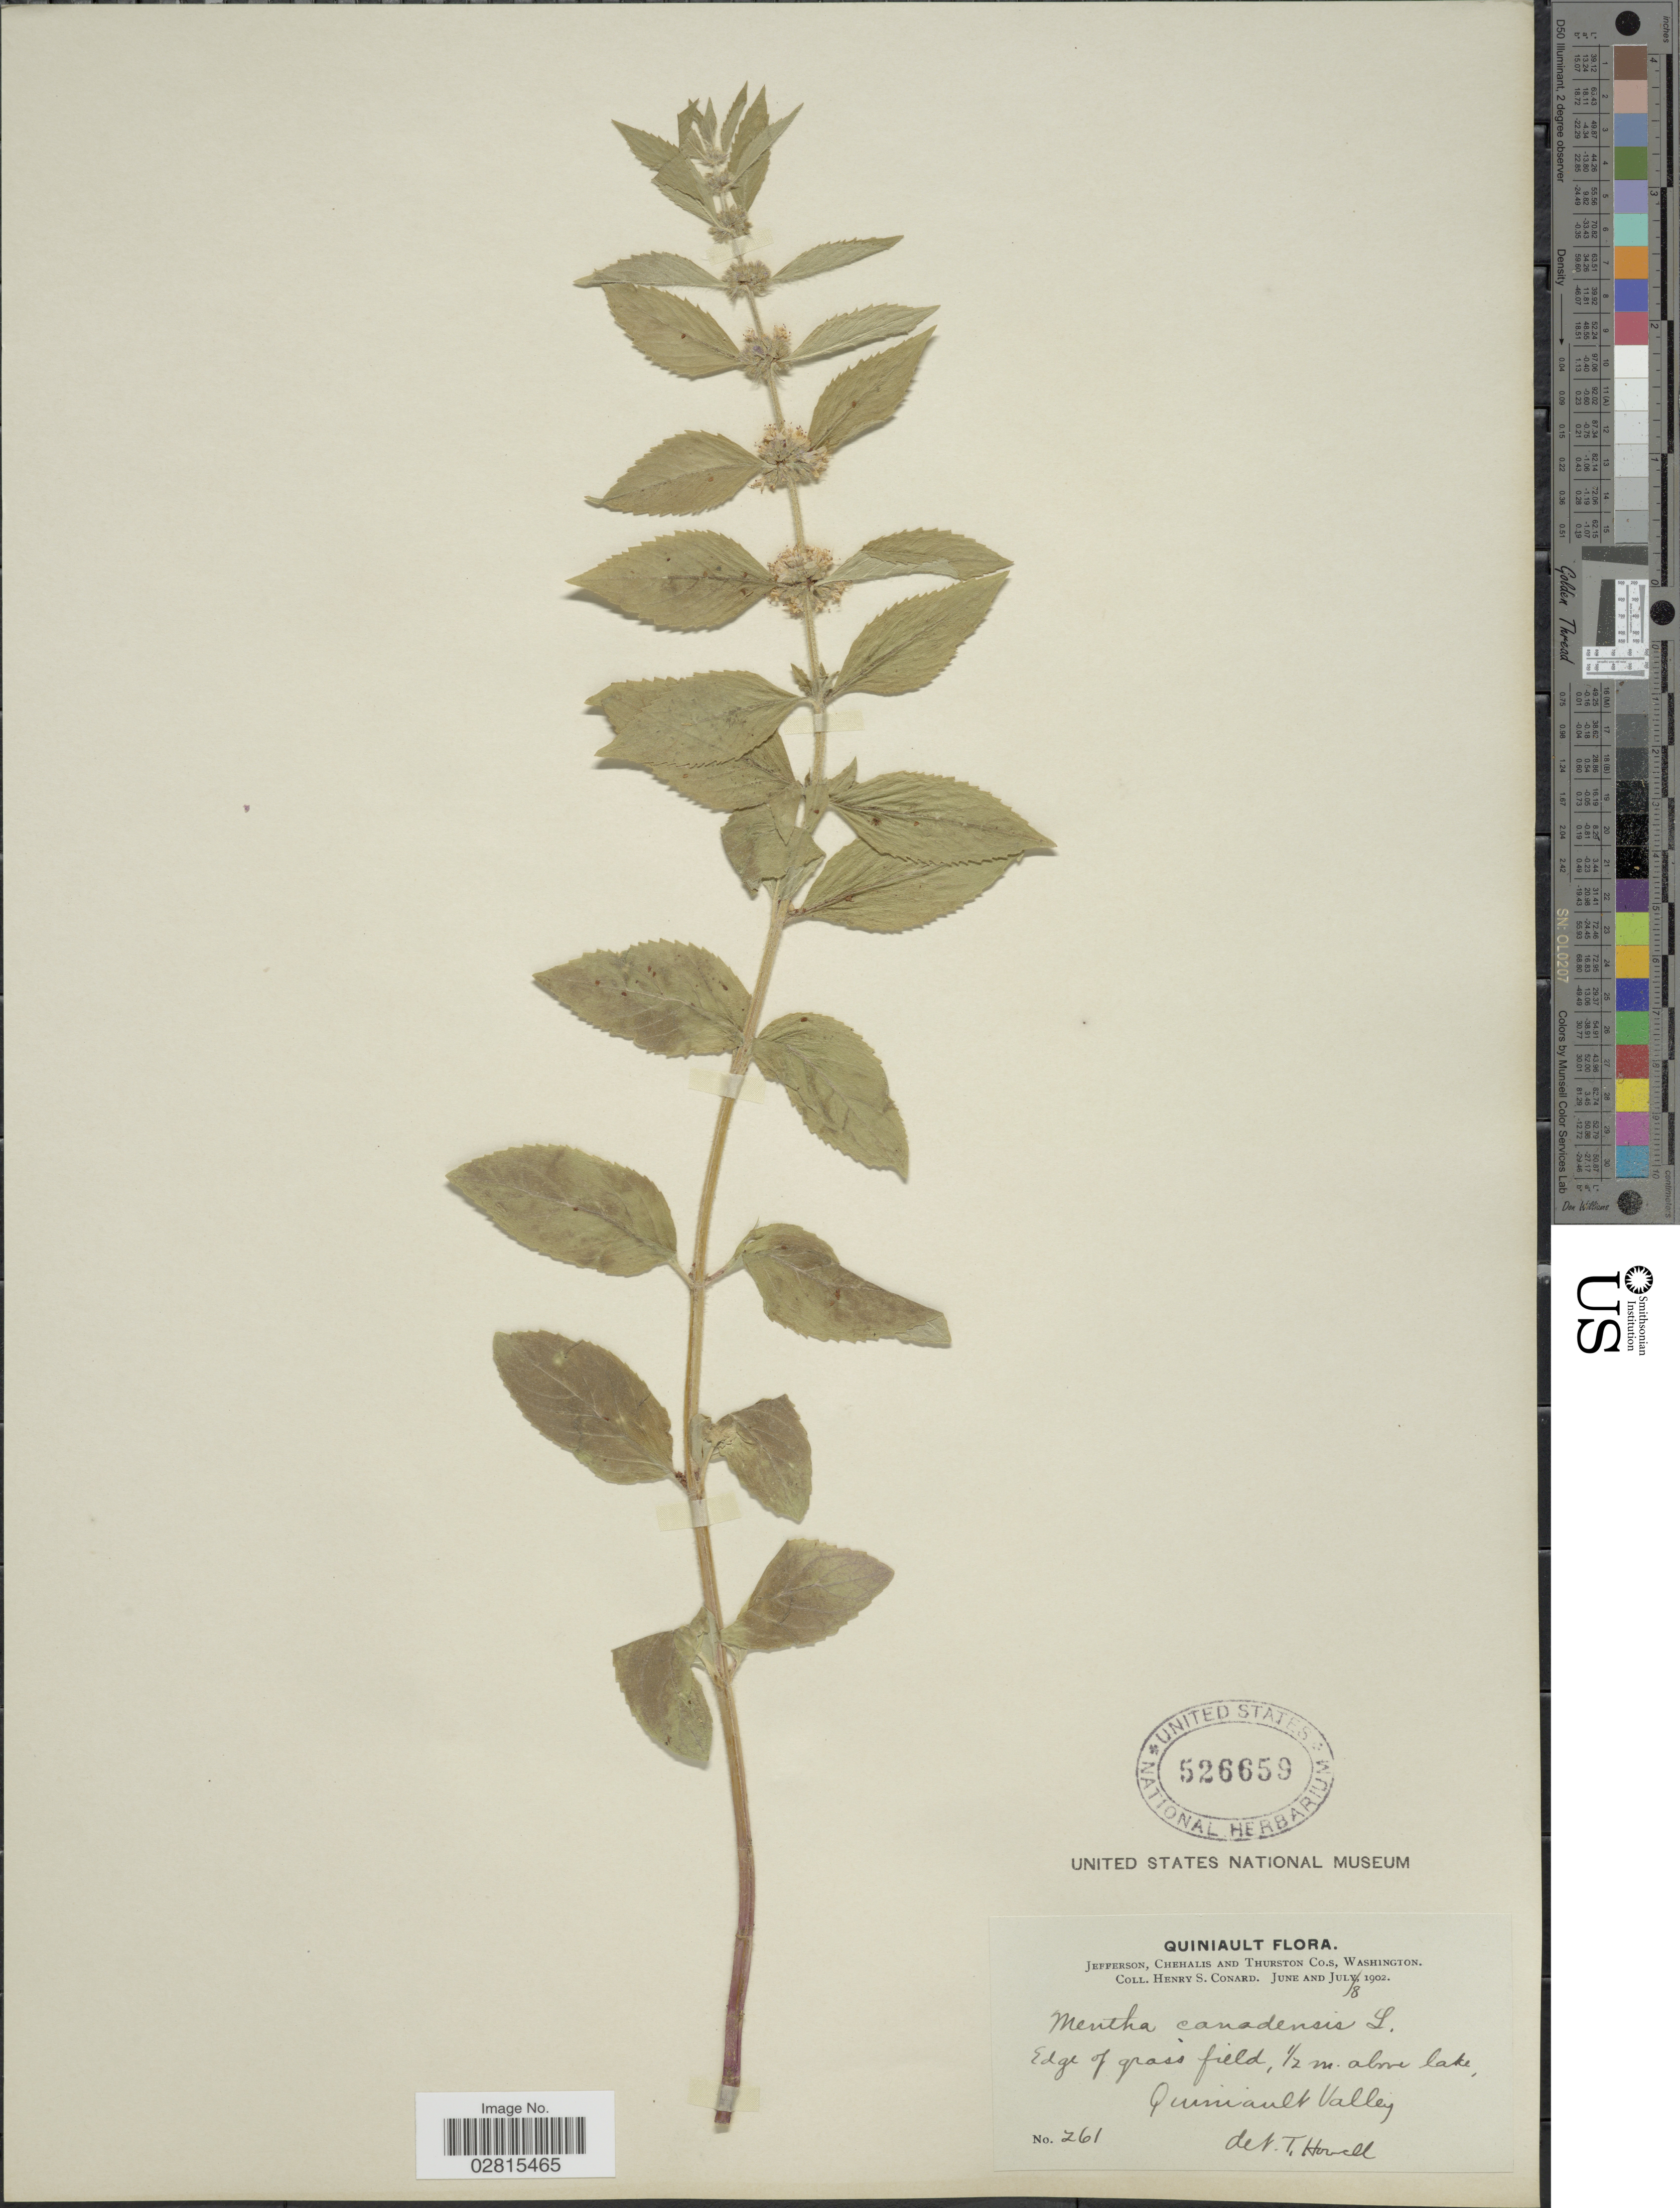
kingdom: Plantae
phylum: Tracheophyta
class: Magnoliopsida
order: Lamiales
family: Lamiaceae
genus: Mentha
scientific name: Mentha canadensis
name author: L.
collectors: H. S. Conard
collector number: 261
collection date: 1902-07-08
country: United States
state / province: Washington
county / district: Thurston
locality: Quiniault, Jefferson, Chehalis and Thurston Co.s, Quiniault Valley.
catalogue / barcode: US 526659